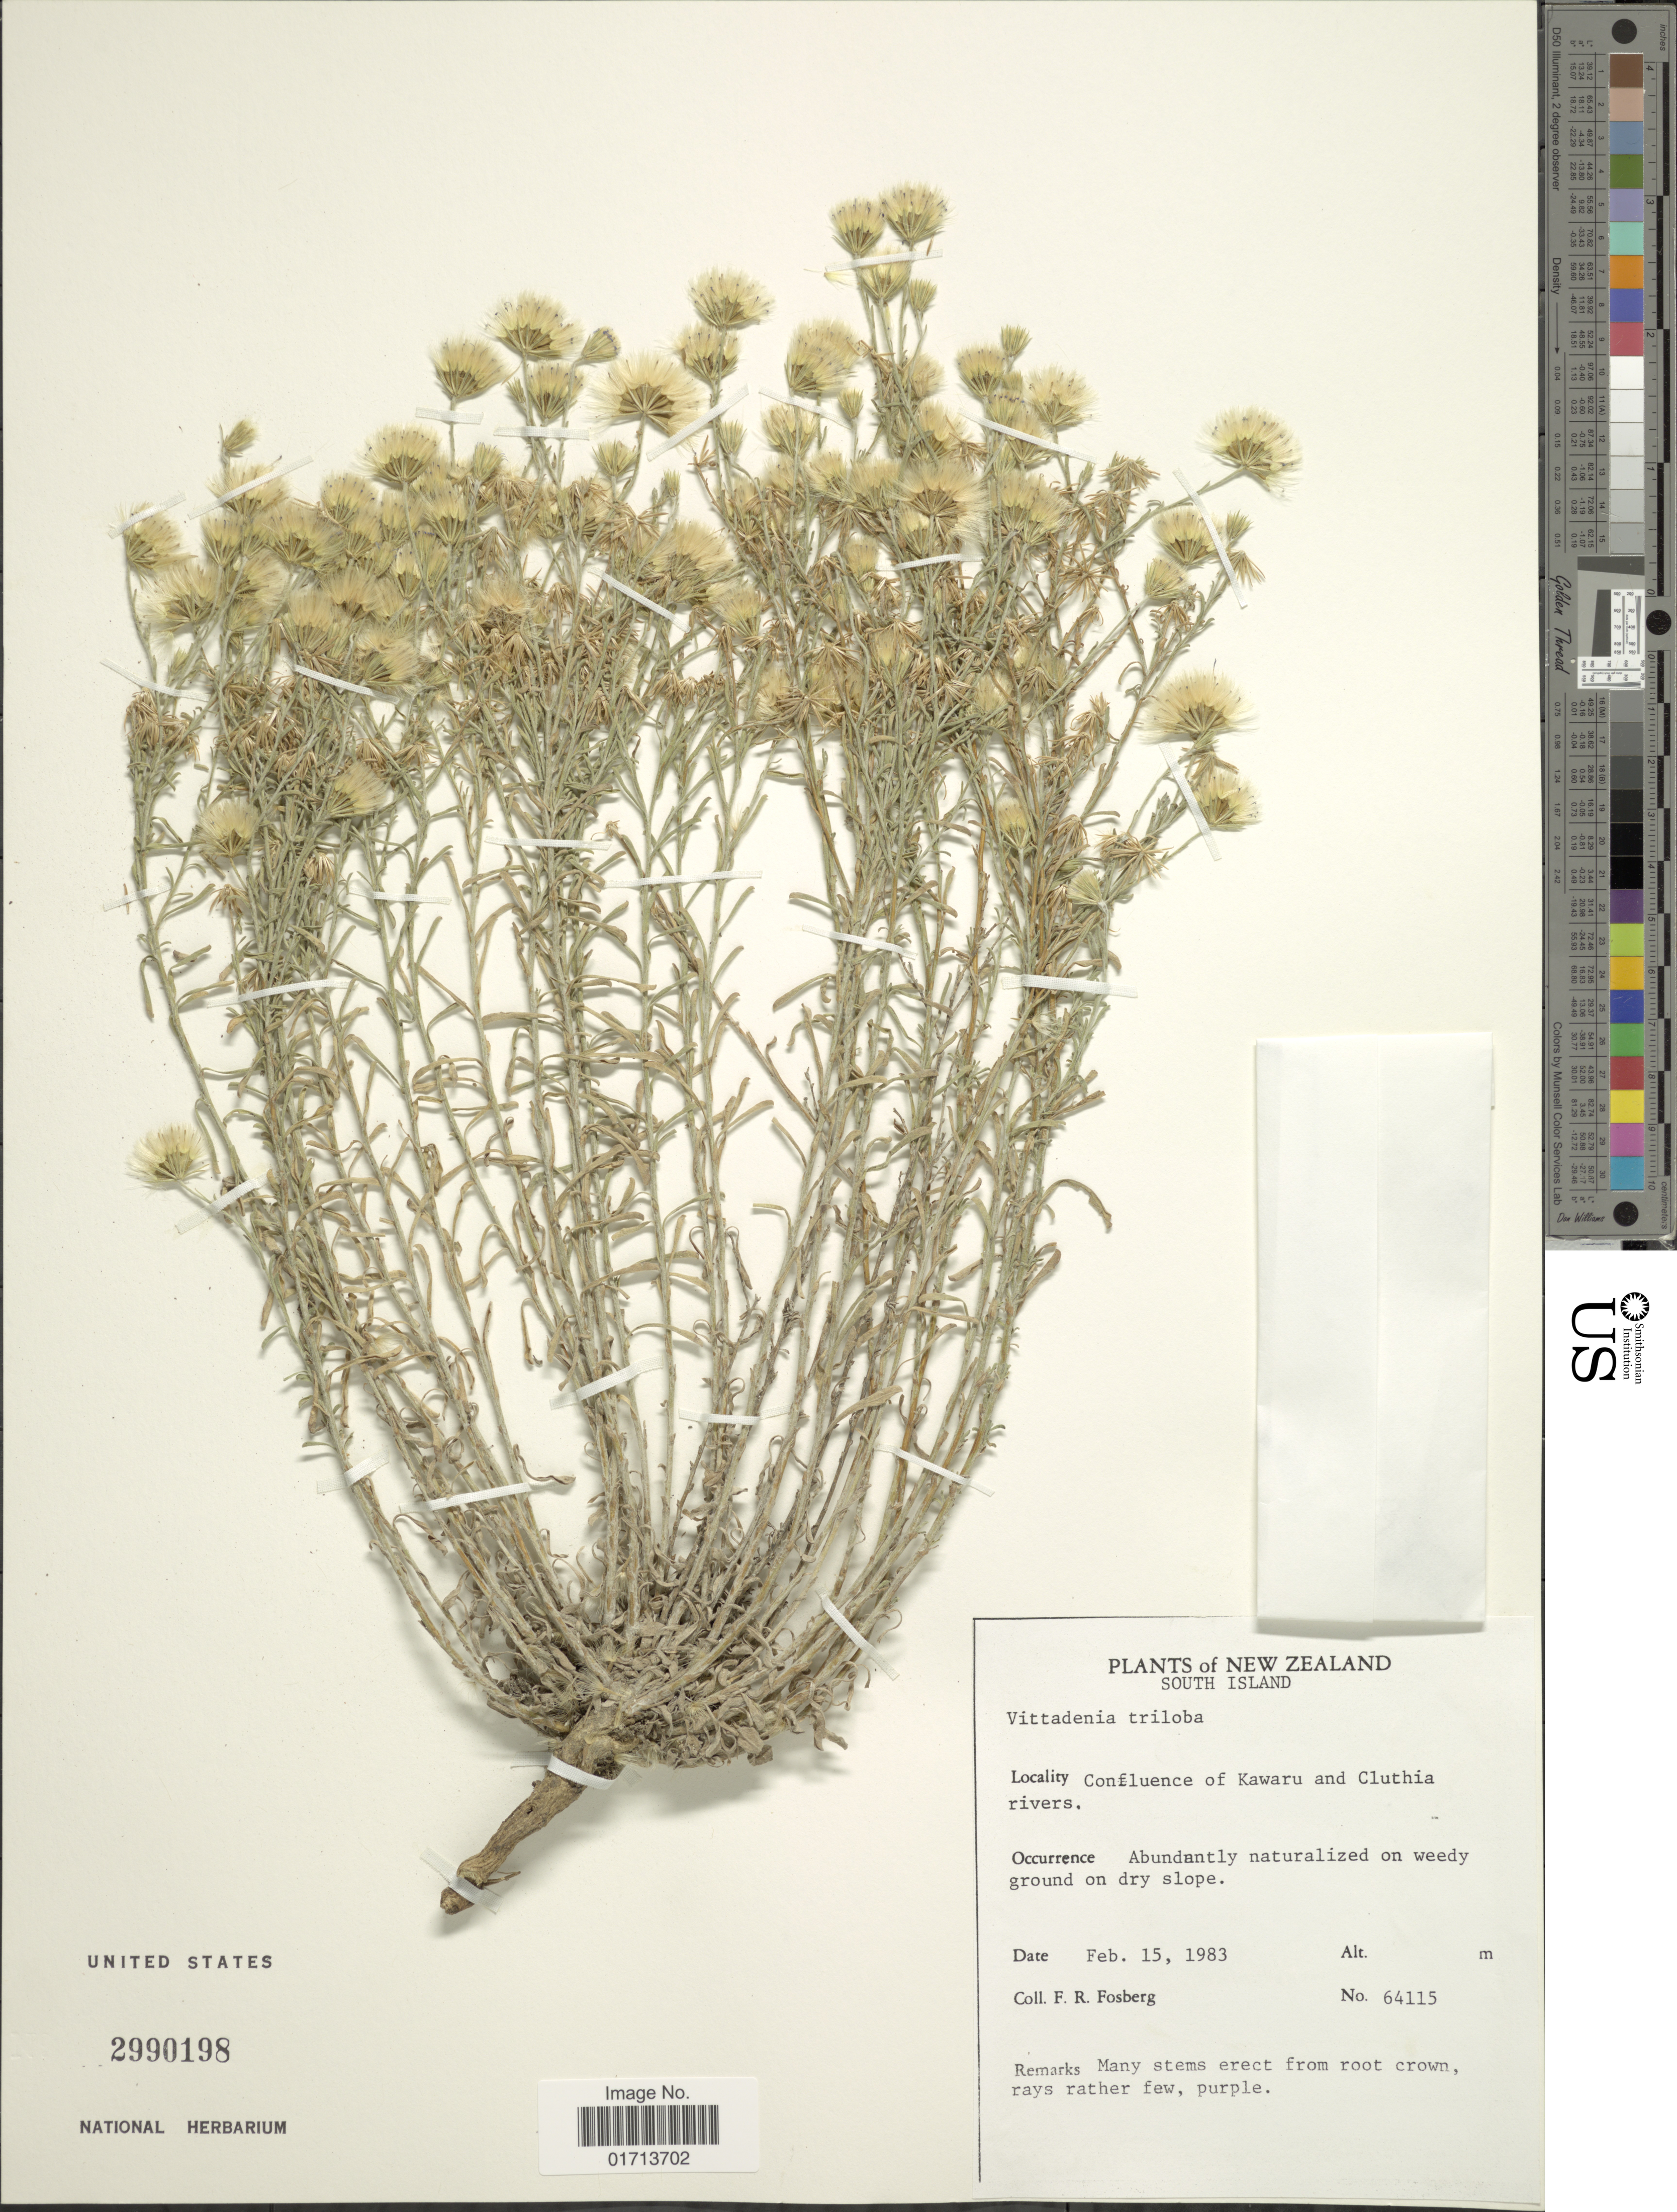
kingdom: Plantae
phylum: Tracheophyta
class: Magnoliopsida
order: Asterales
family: Asteraceae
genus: Vittadinia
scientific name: Vittadinia triloba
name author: (Gaudich.) DC.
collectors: F. R. Fosberg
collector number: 64115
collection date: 1983-02-15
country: New Zealand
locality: South Island, confluence of kawaru and Cluthia rivers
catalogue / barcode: US 2990198